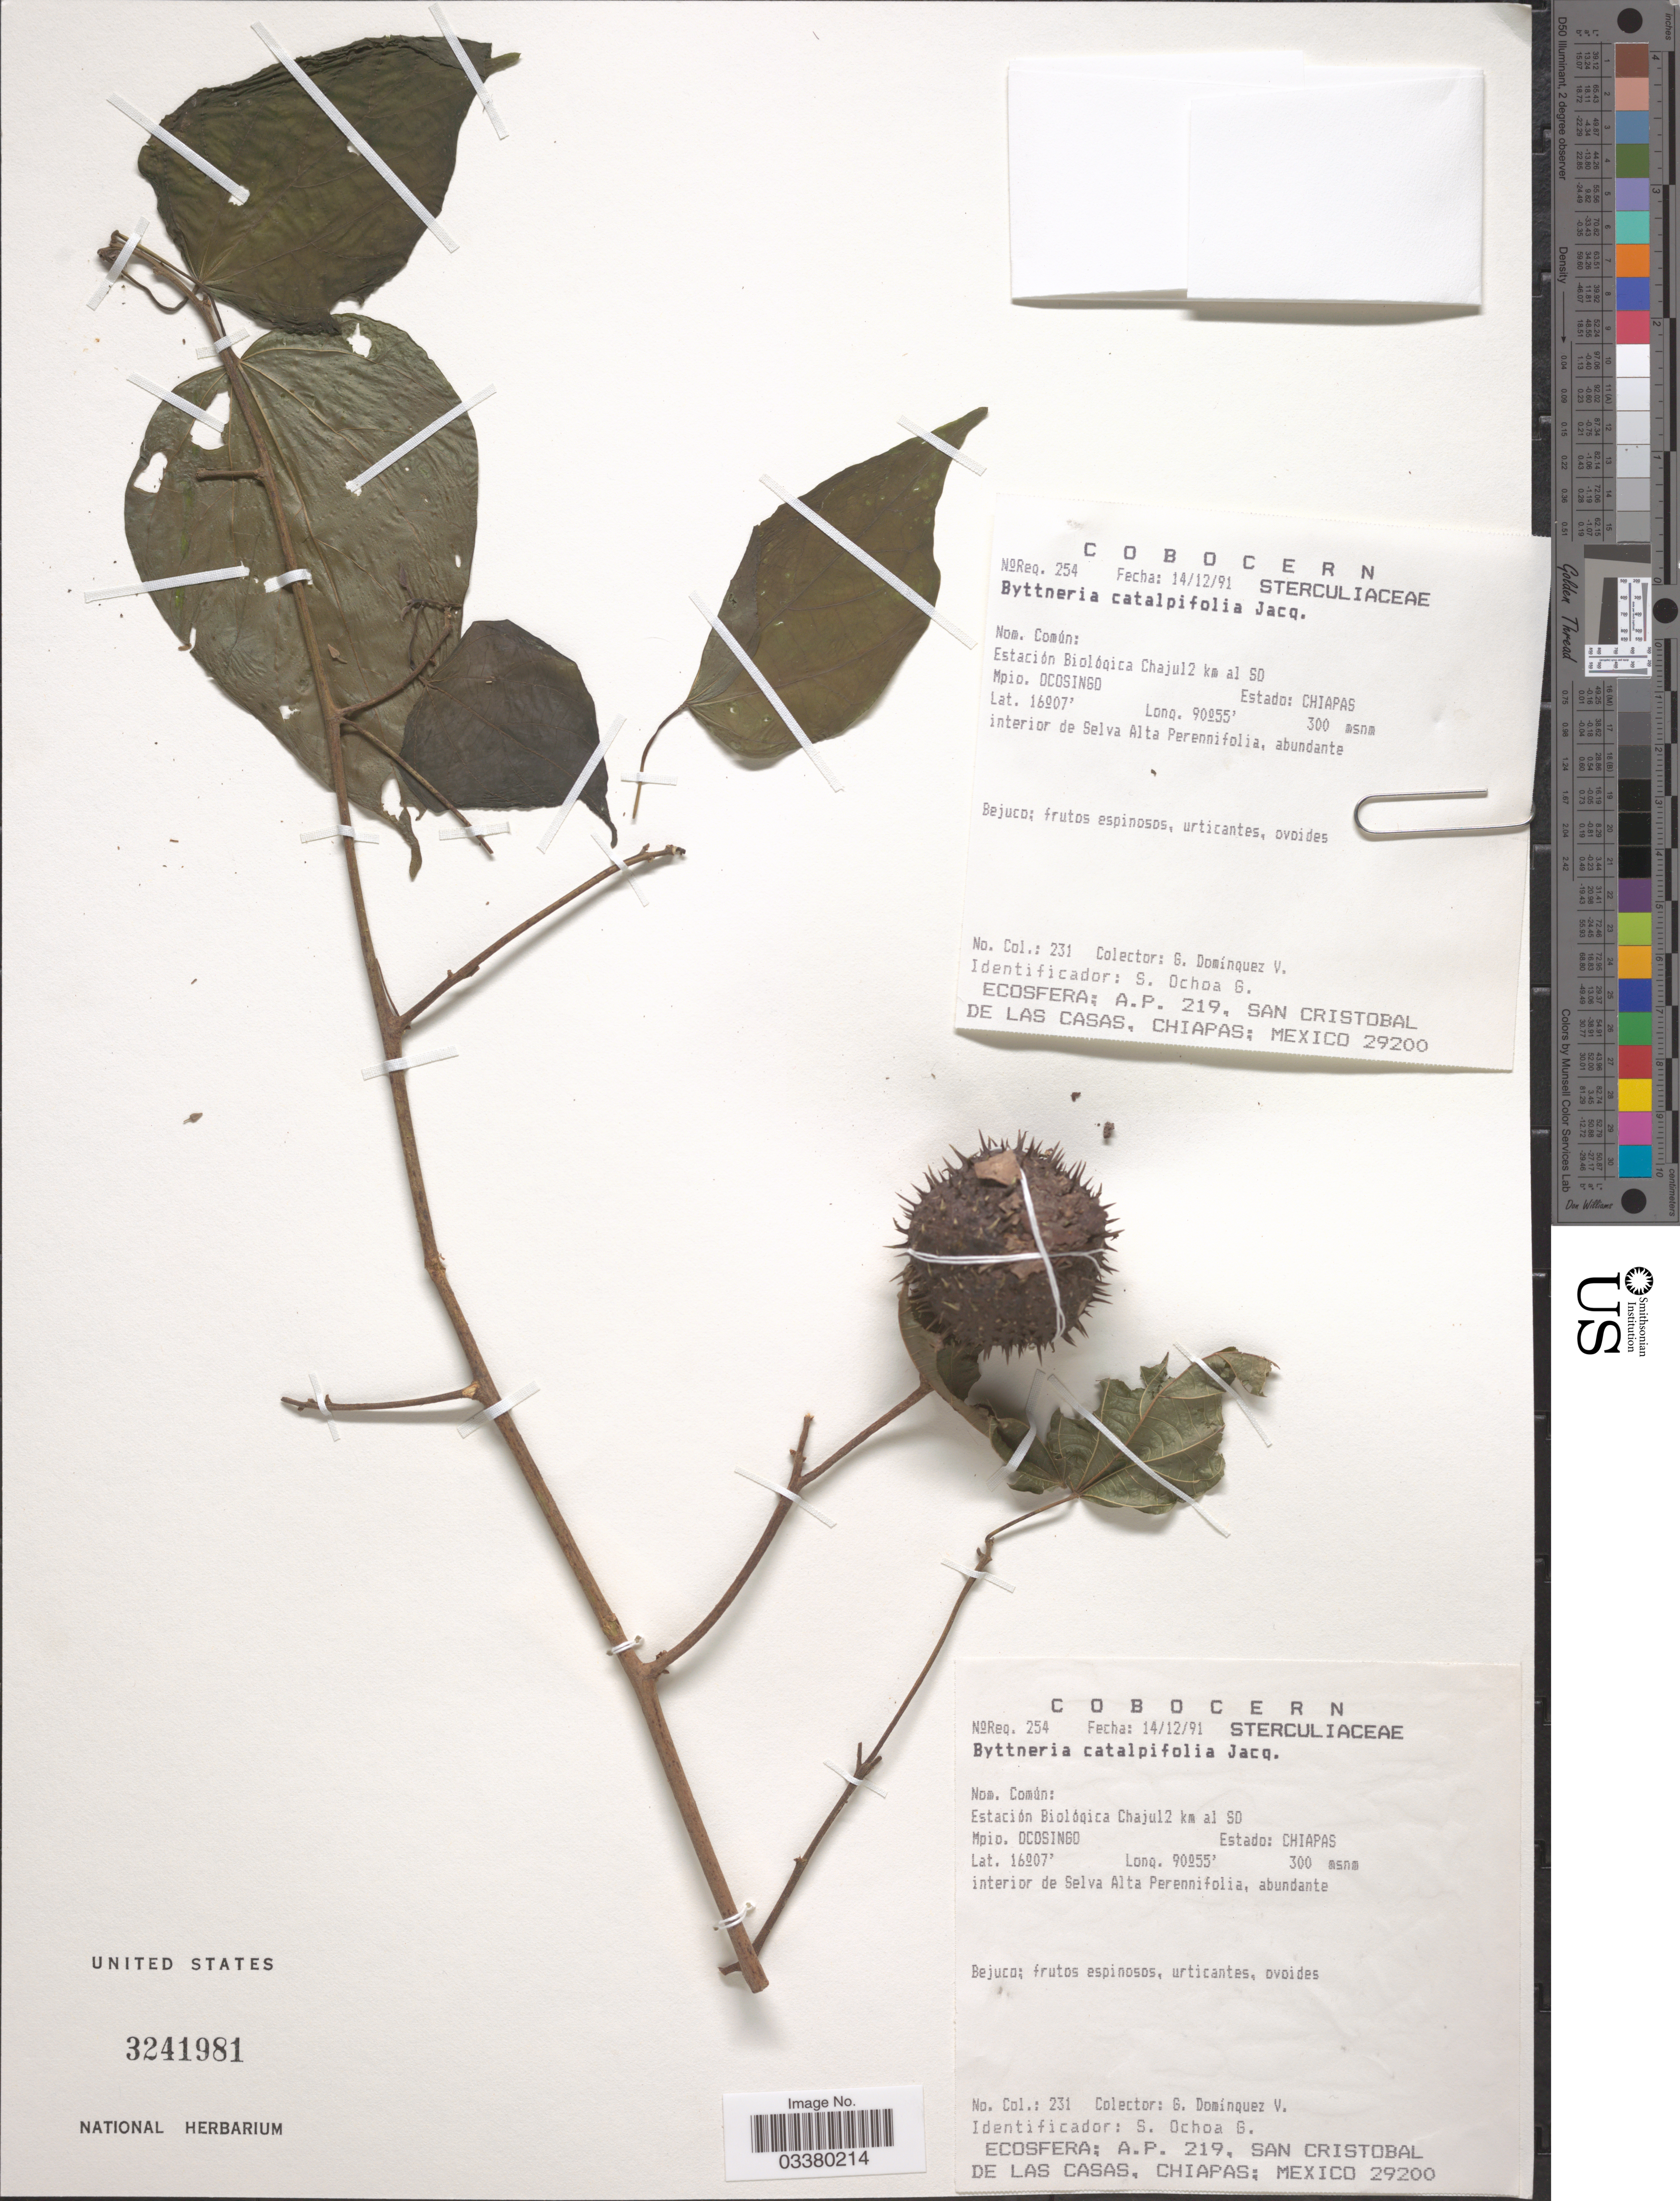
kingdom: Plantae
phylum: Tracheophyta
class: Magnoliopsida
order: Malvales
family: Malvaceae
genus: Byttneria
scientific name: Byttneria catalpifolia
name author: Jacq.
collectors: G. Dominquez V.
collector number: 231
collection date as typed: Transcribed d/m/y: 14/12/91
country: Mexico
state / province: Chiapas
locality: Estación Biológica Chajul2 km al SO. Mpio. Ocosingo.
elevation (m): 300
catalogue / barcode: US 3241981